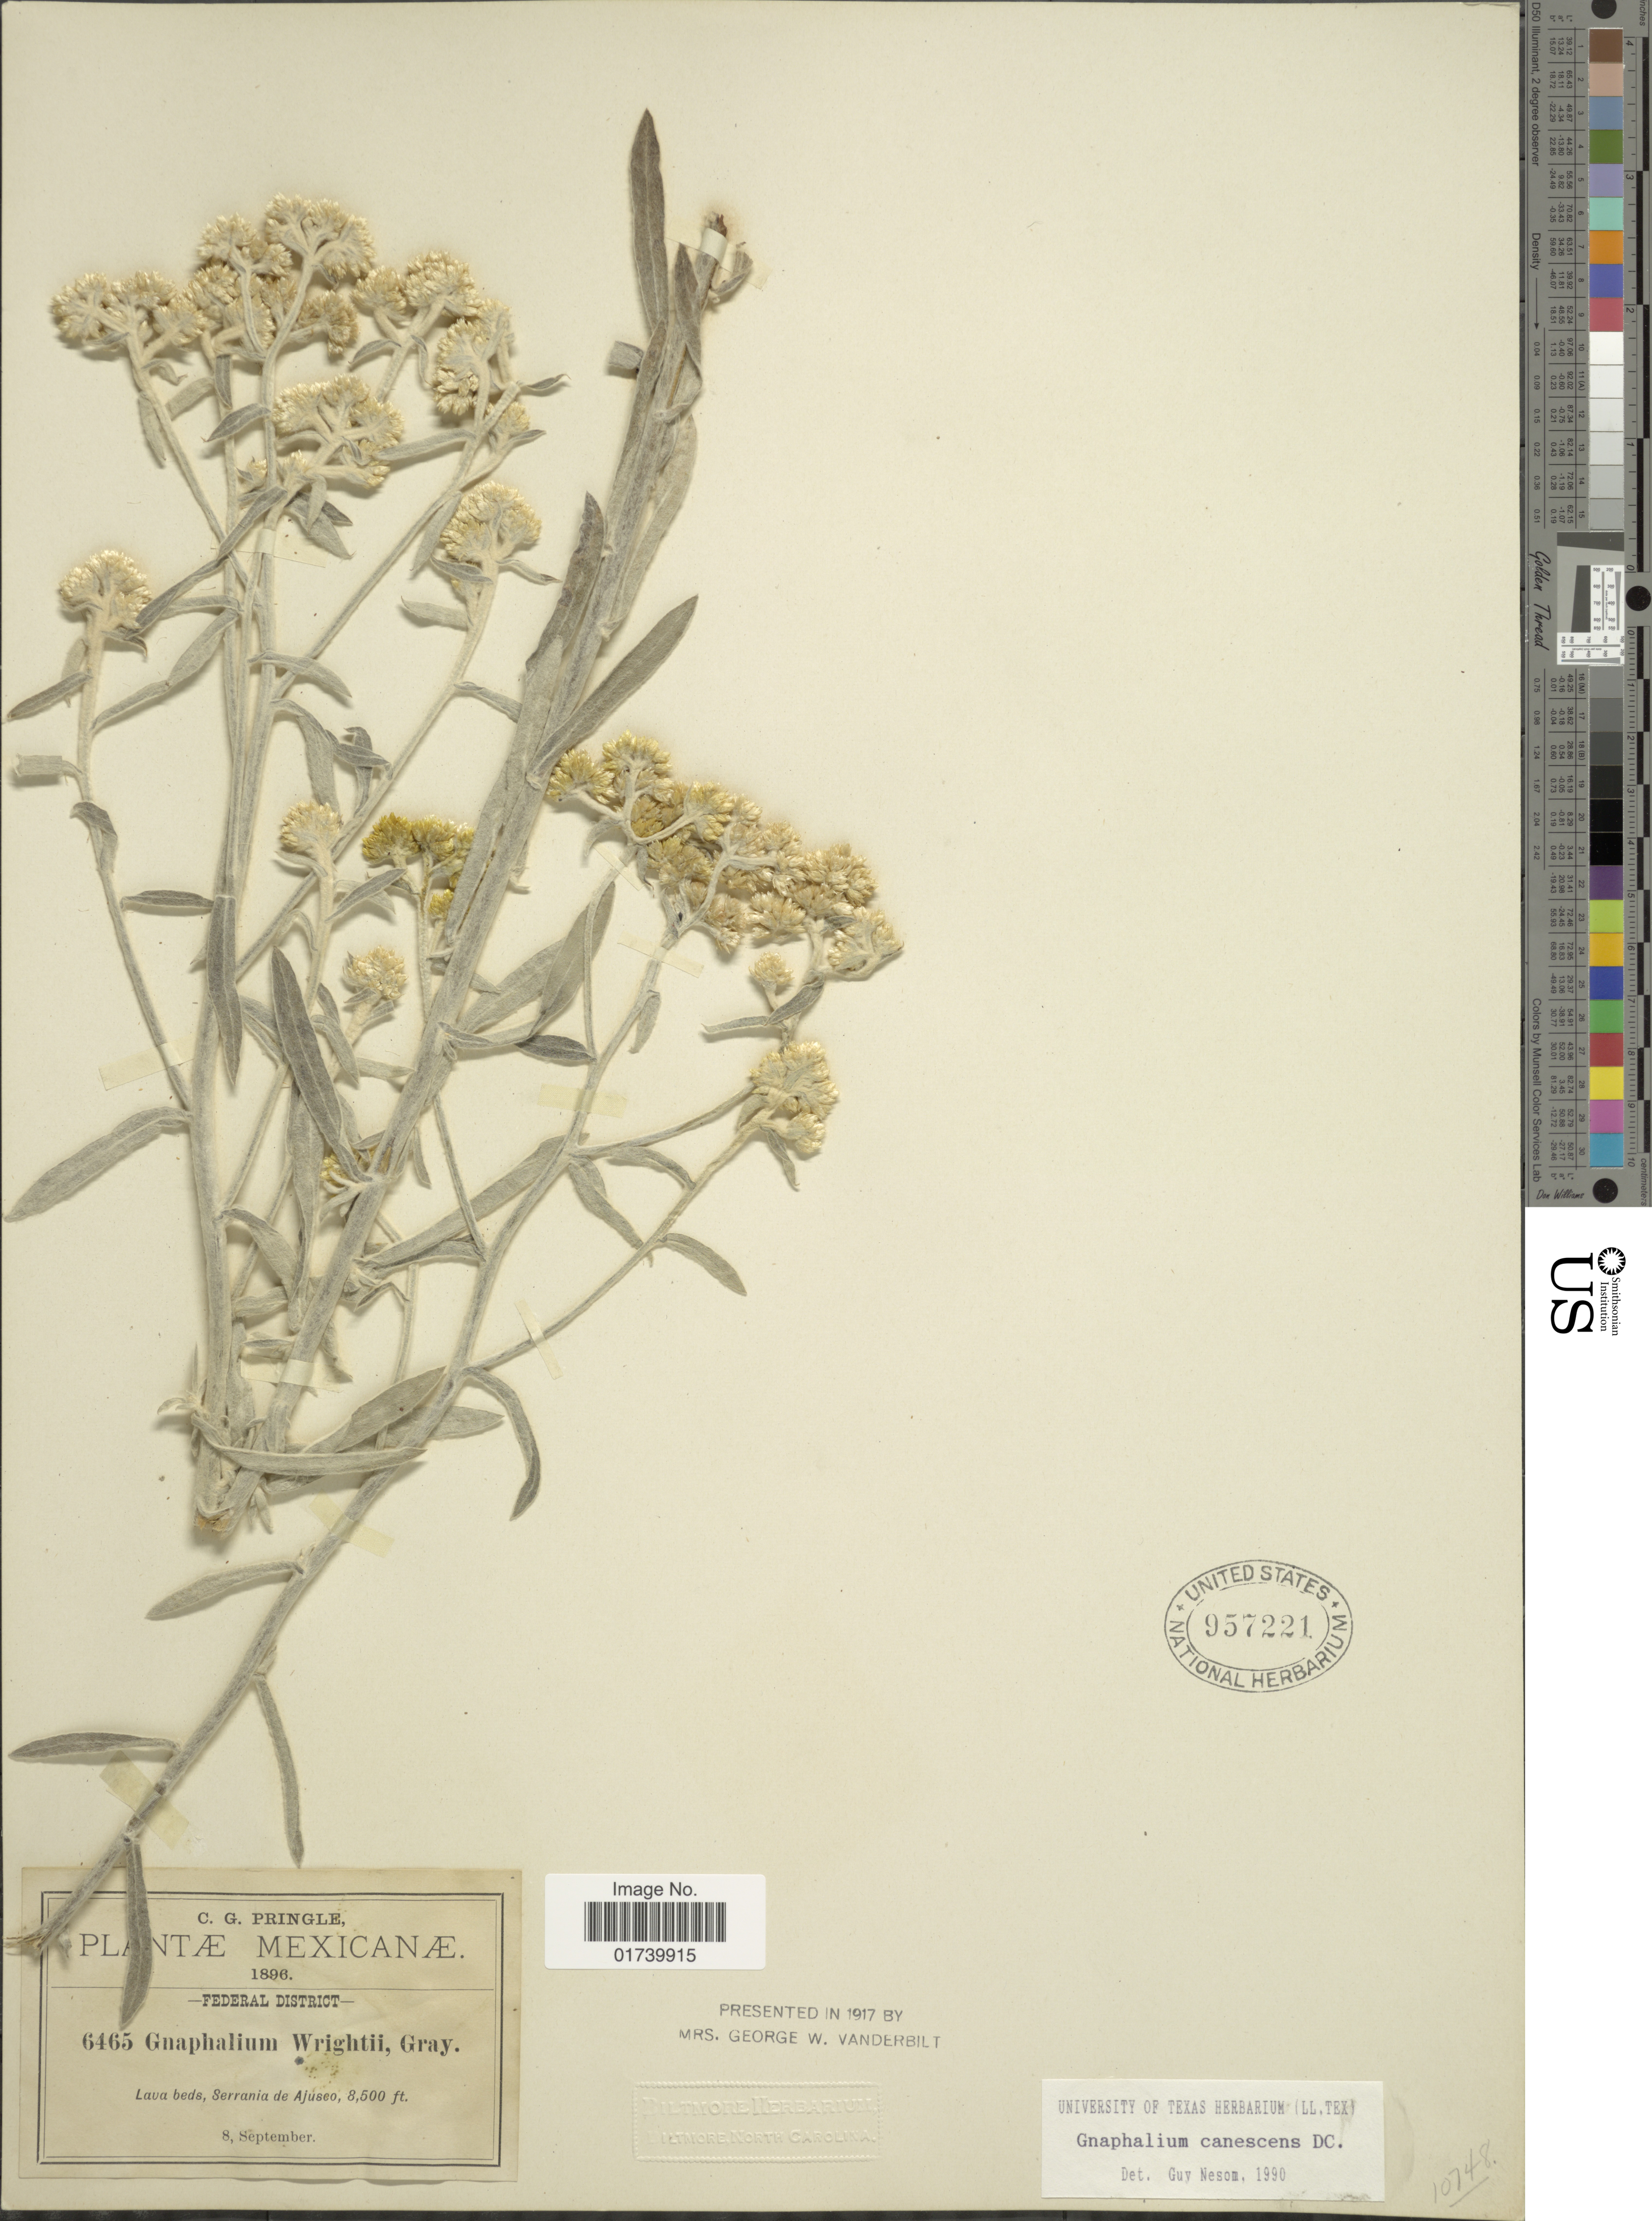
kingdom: Plantae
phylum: Tracheophyta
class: Magnoliopsida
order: Asterales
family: Asteraceae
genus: Pseudognaphalium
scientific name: Pseudognaphalium canescens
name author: (DC.) Anderb.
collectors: C. G. Pringle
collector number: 6465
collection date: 1896-09-08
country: Mexico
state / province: Distrito Federal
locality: Lava beeds, Serrania de Ajusco.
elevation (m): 2591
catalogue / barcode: US 957221